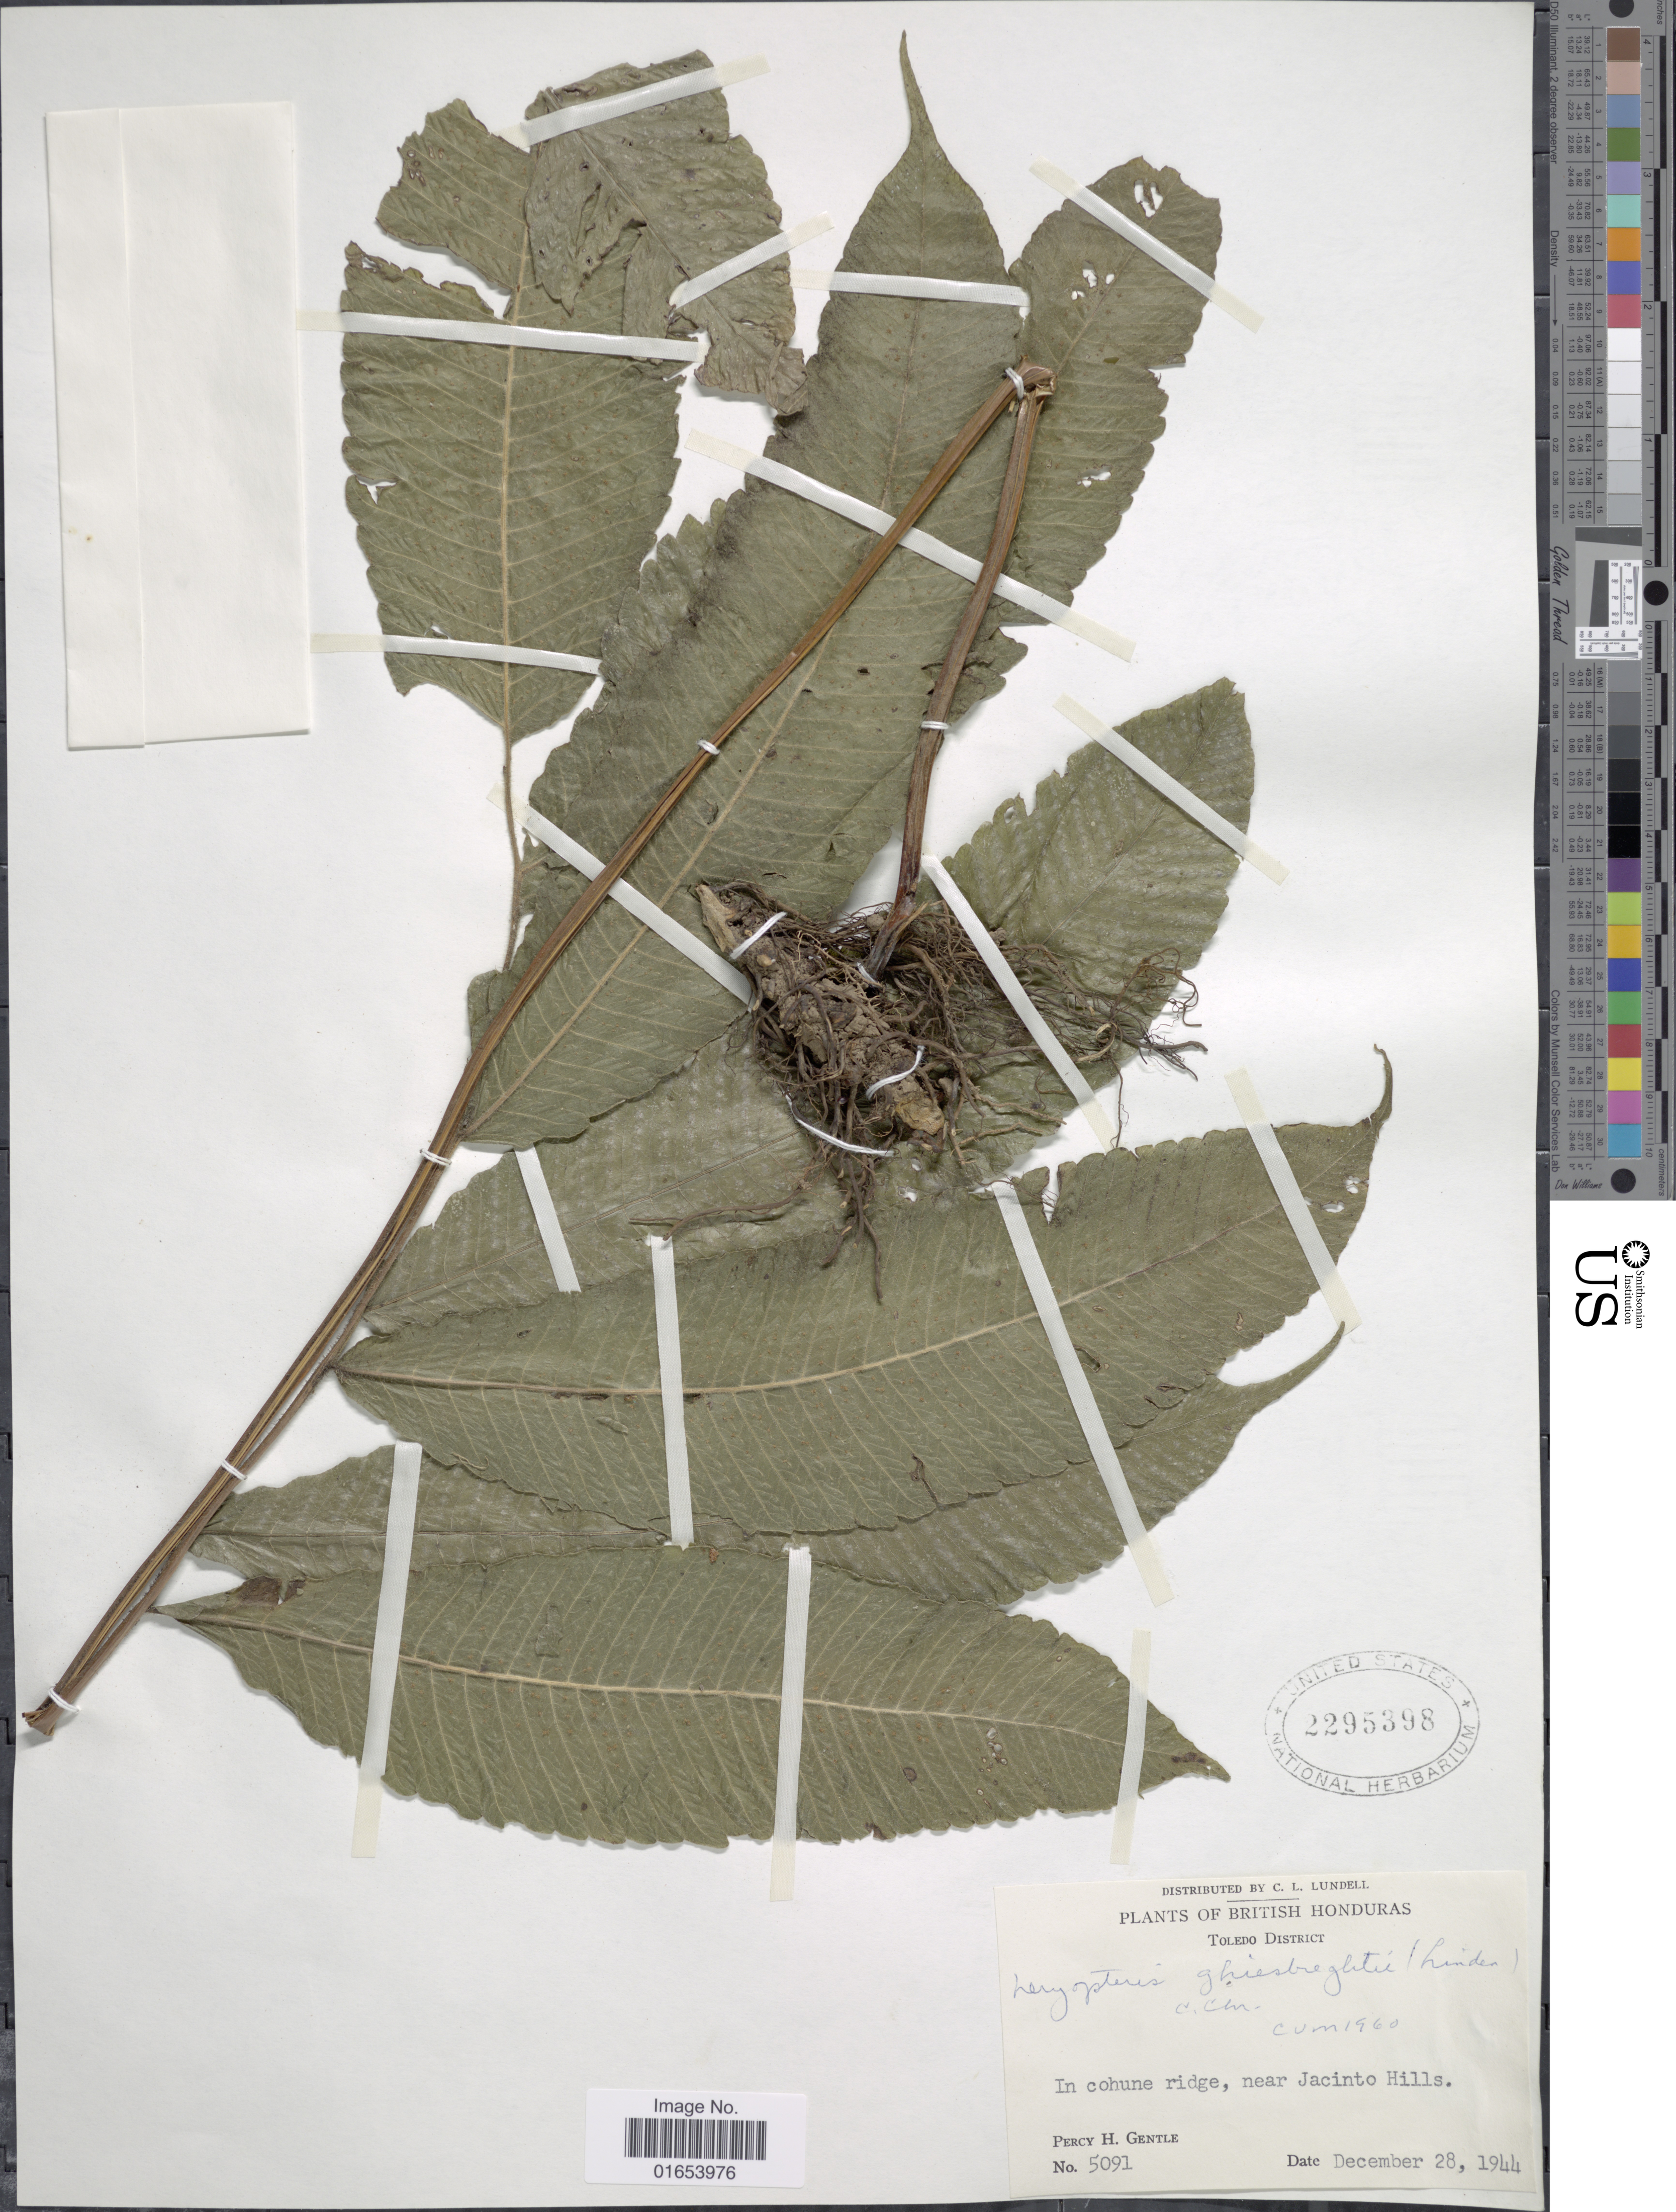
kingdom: Plantae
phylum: Tracheophyta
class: Polypodiopsida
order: Polypodiales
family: Thelypteridaceae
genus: Goniopteris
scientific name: Goniopteris ghiesbreghtii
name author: (Linden) J. Sm.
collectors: P. H. Gentle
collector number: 5091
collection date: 1944-12-28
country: Belize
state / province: Toledo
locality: British Honduras, Toledo, in cohune ridge, near Jacinto Hills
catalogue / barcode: US 2295398